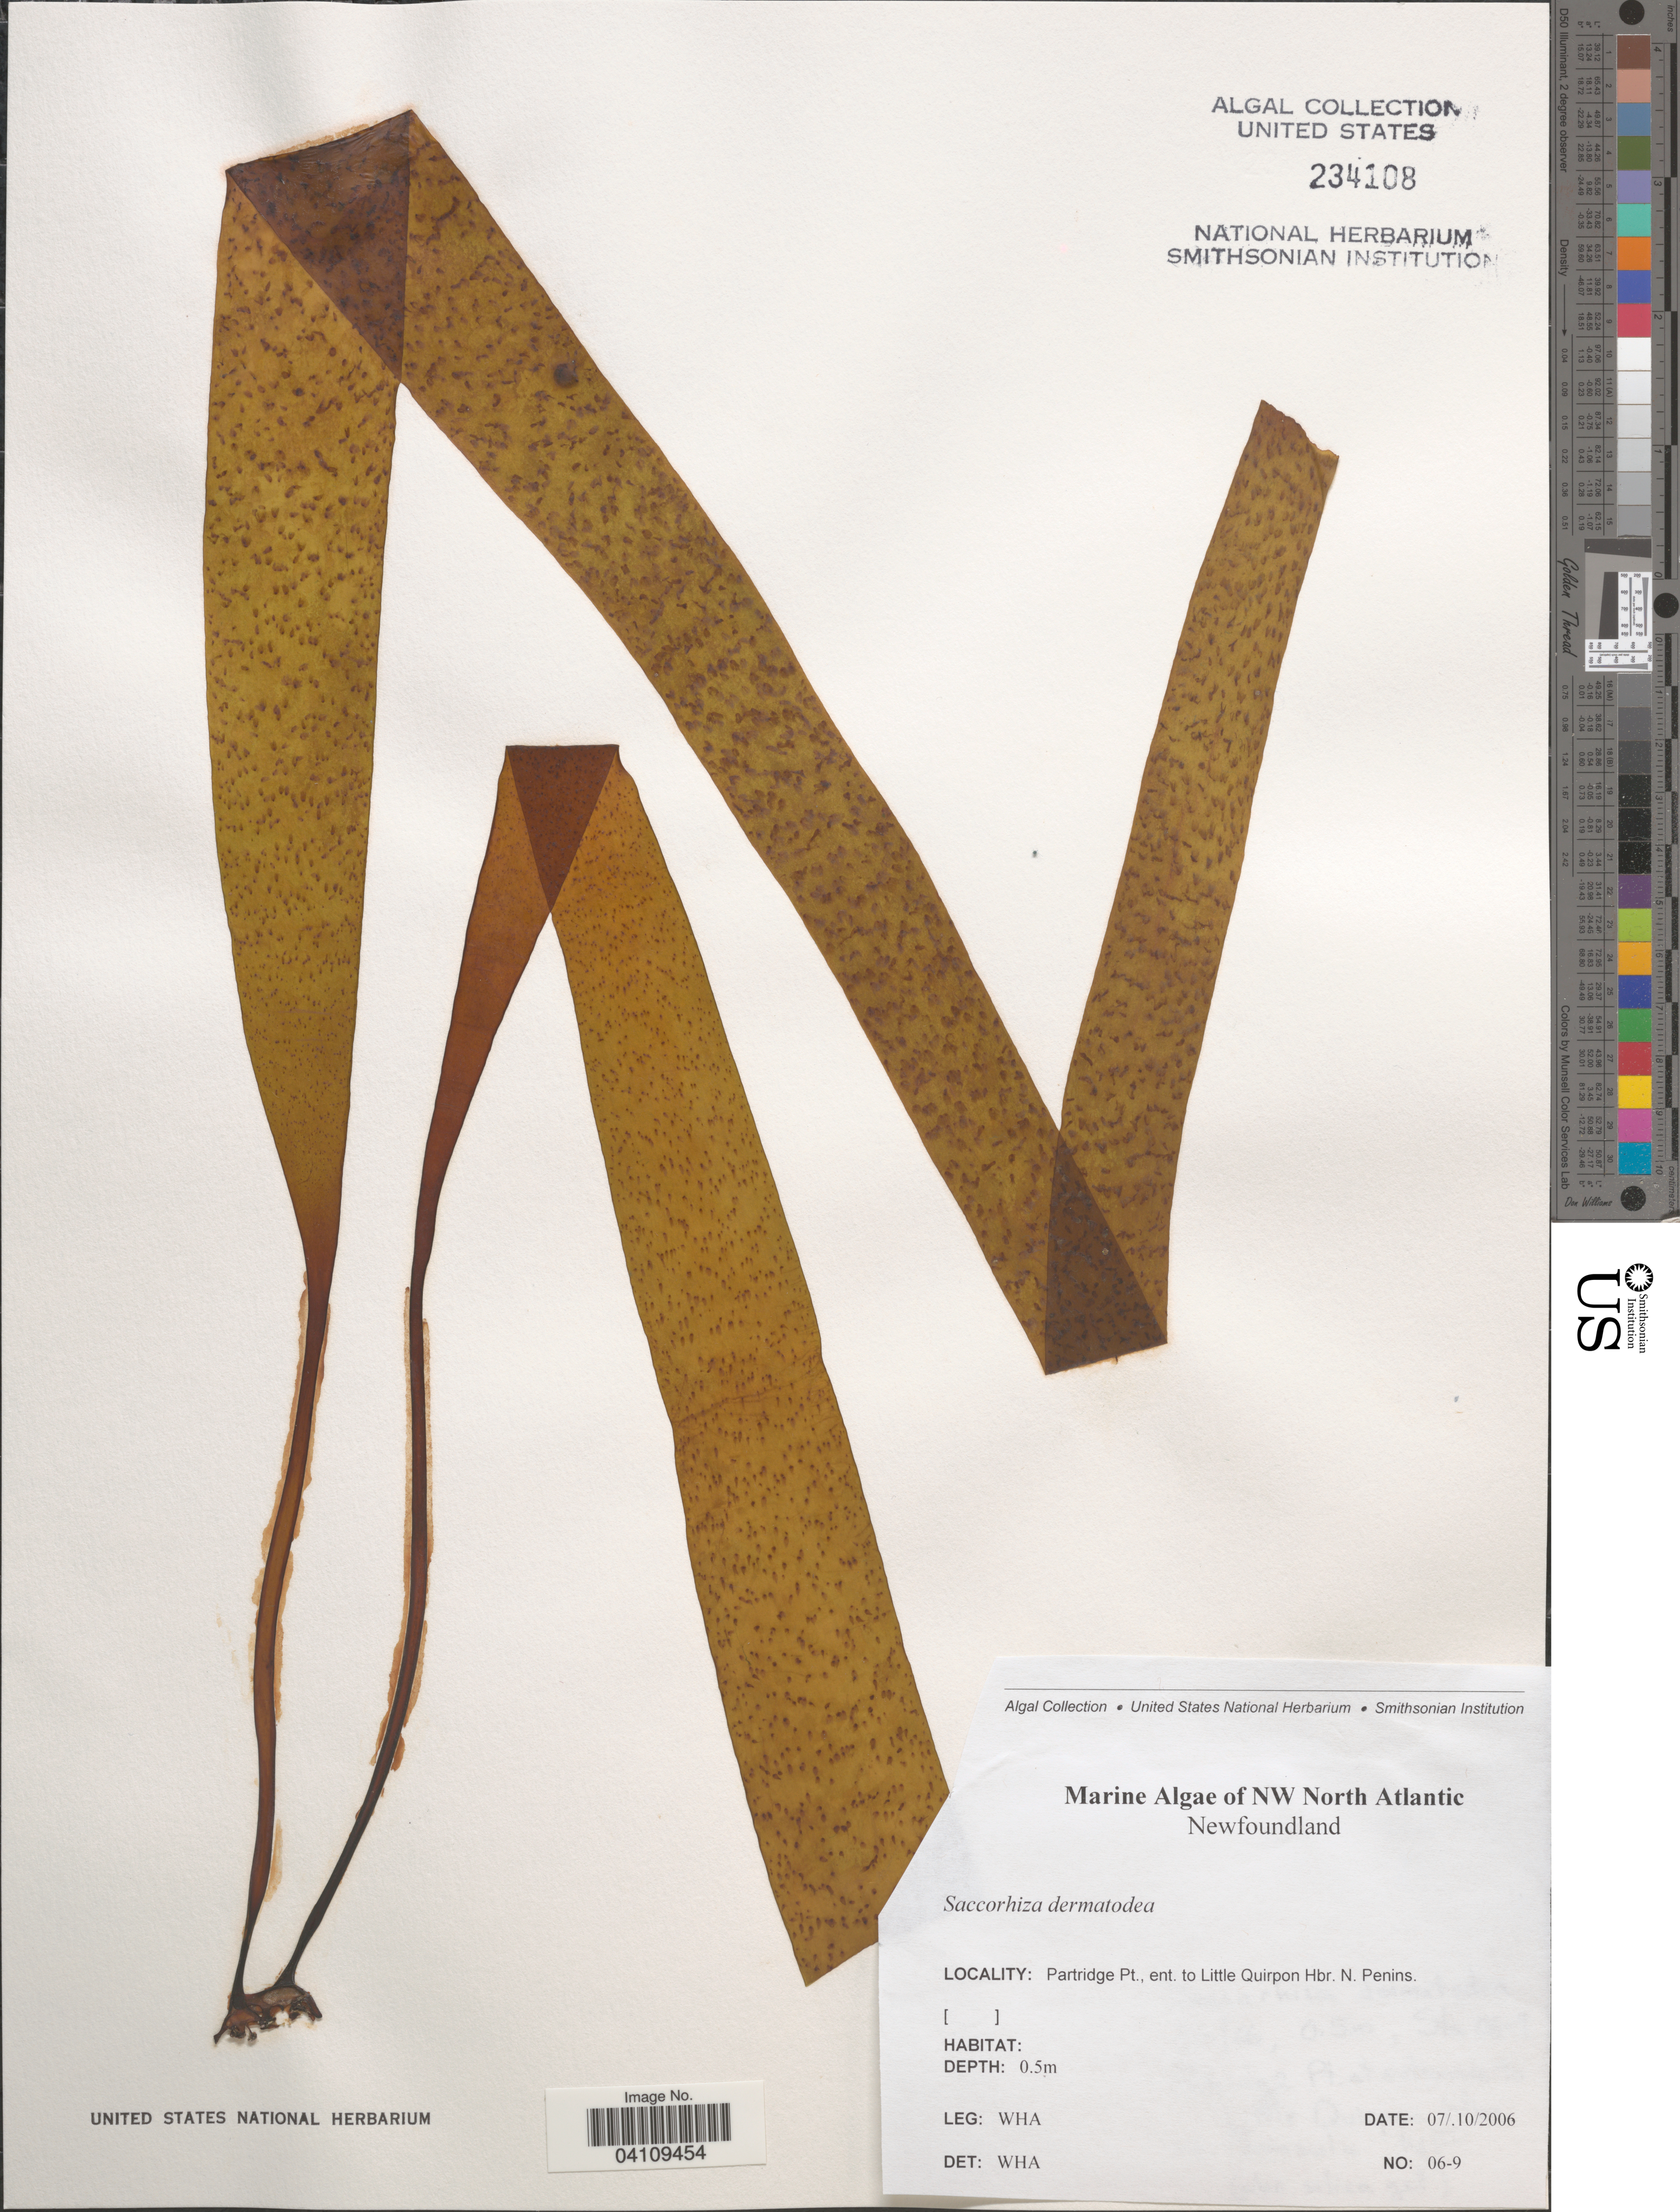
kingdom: Chromista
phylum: Foraminifera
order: Astrorhizida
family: Hyperamminidae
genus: Saccorhiza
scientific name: Saccorhiza dermatodea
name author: (Bach. Pyl.) J. Agardh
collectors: W. H. Adey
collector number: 06-9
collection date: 2006-10-07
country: Canada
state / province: Newfoundland and Labrador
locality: NW North Atlantic. Partridge Pt., ent. to Little Quirpon Hbr., N. Penins.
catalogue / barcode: US 234108